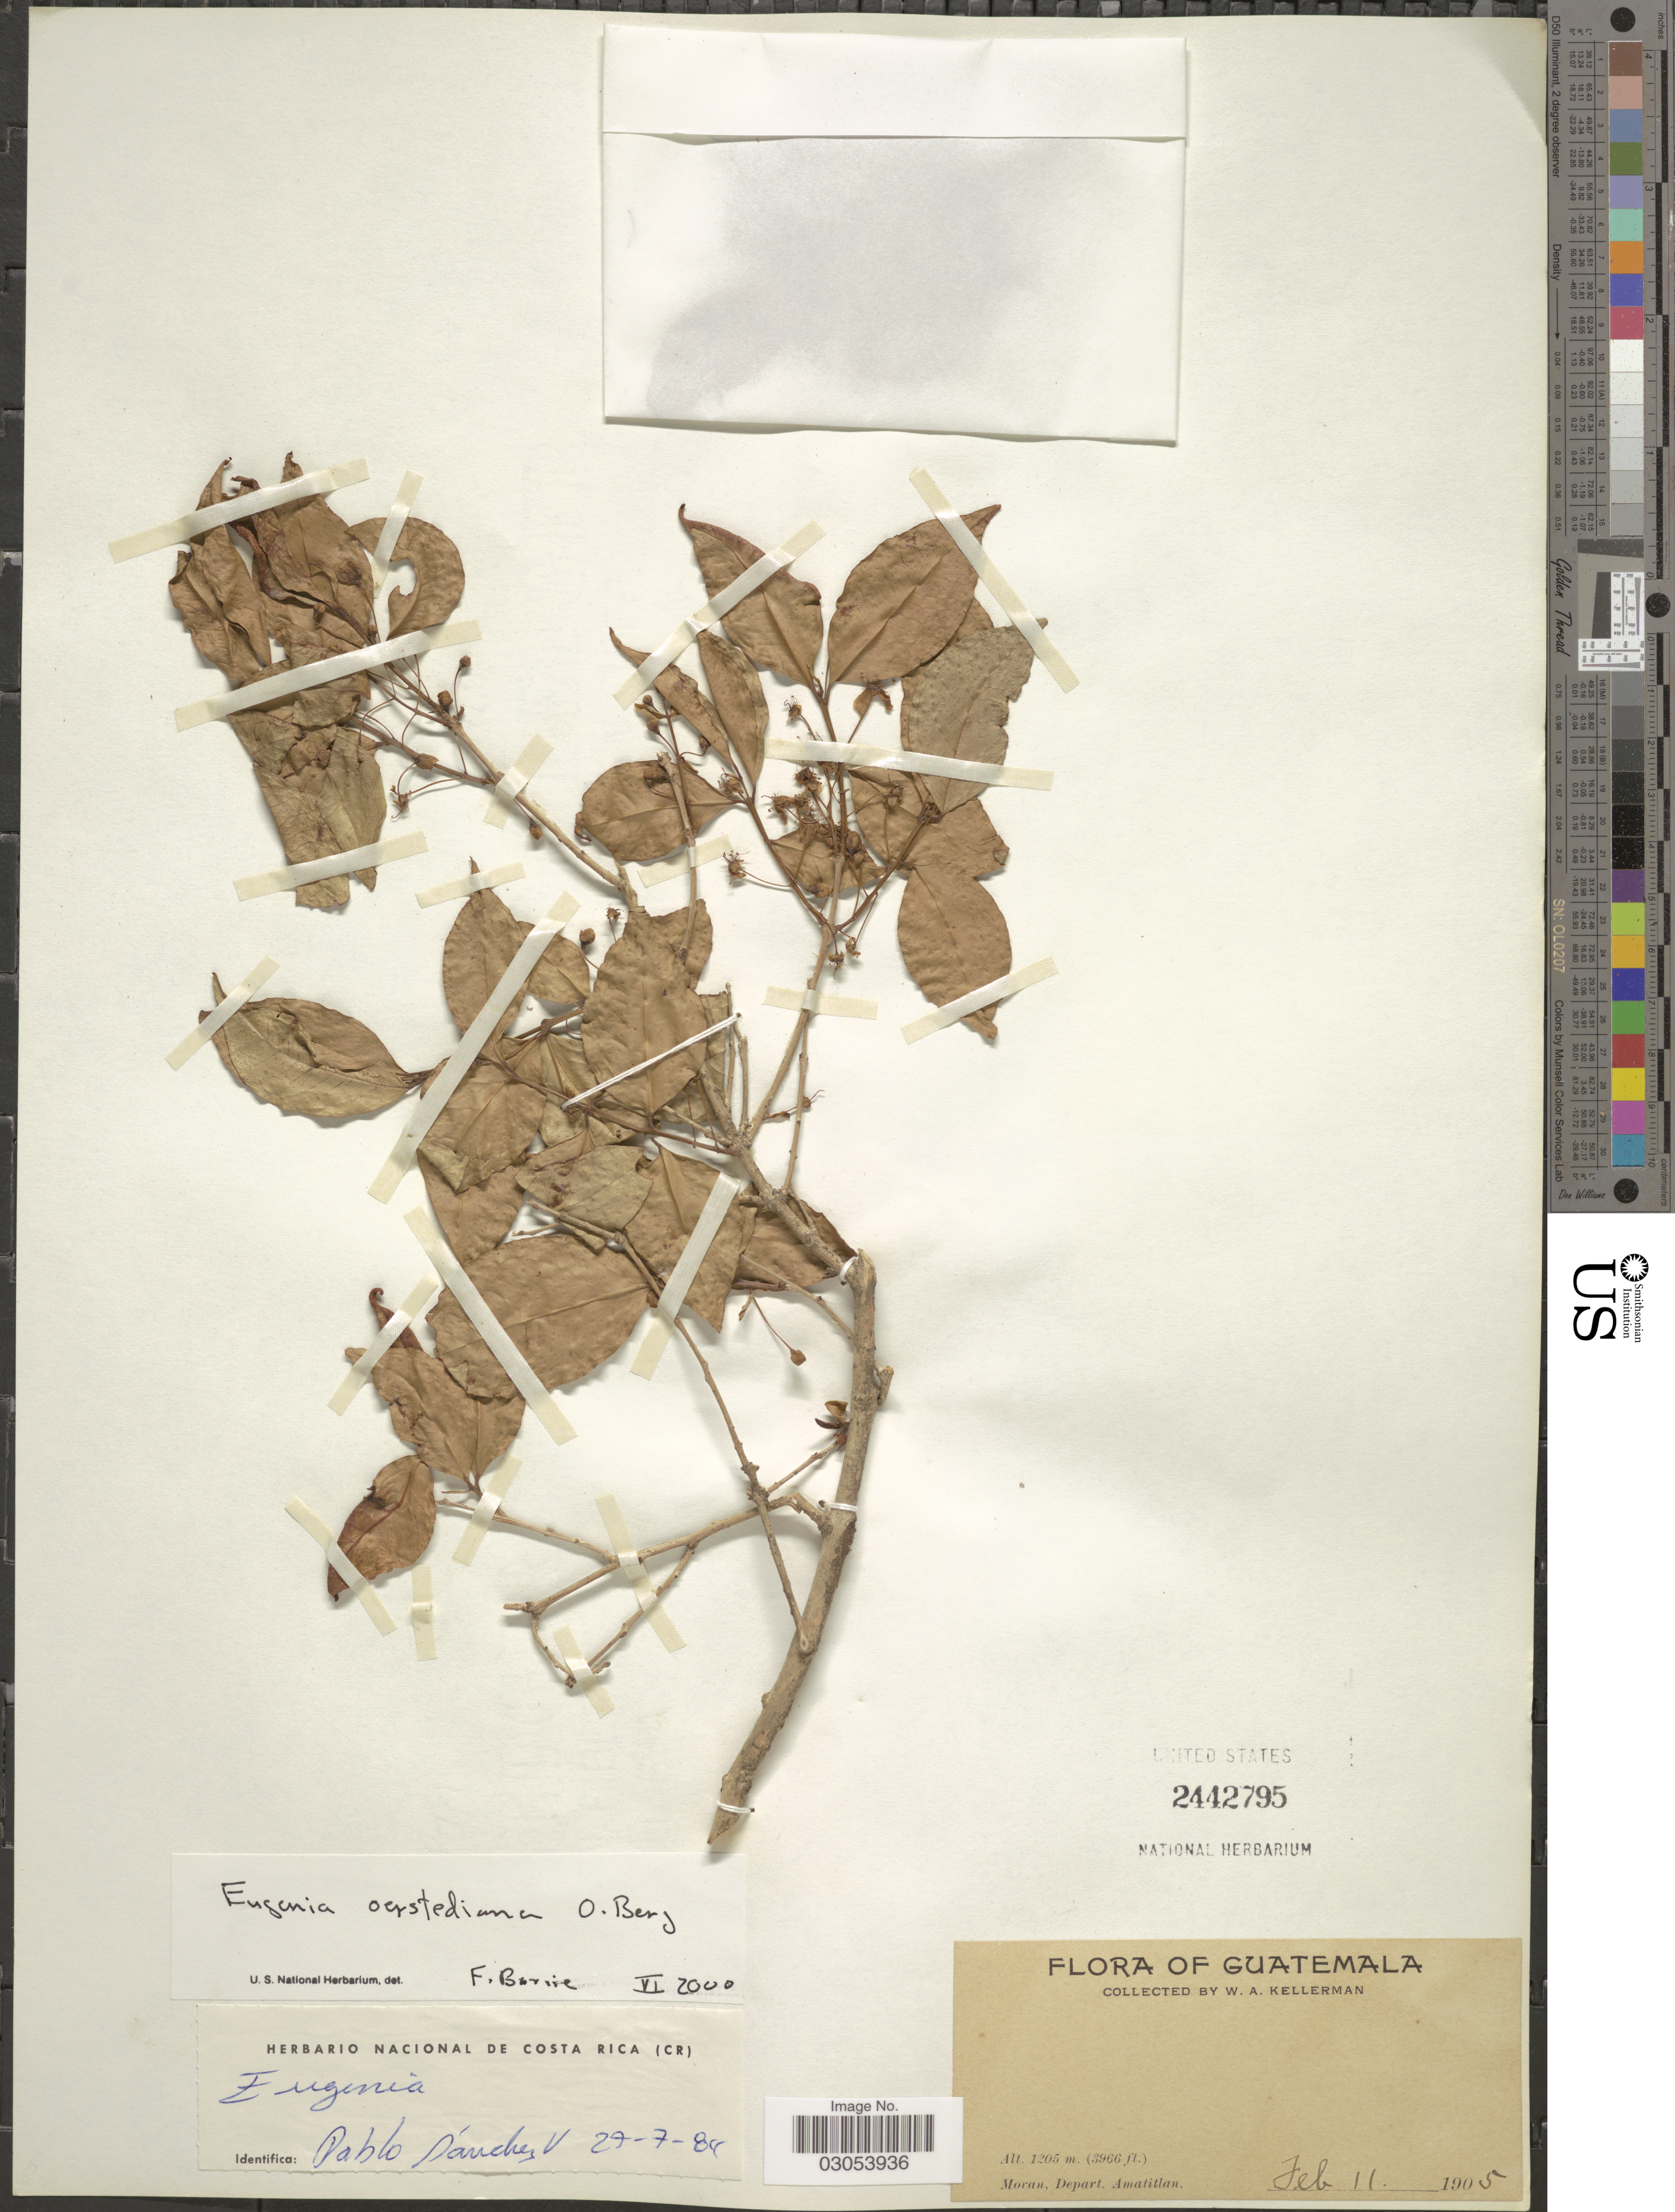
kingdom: Plantae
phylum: Tracheophyta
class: Magnoliopsida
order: Myrtales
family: Myrtaceae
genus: Eugenia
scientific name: Eugenia oerstediana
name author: O. Berg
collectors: W. Kellerman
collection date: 1905-02-11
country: Guatemala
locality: Moran, Depart. Amatitlan.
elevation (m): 1205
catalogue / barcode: US 2442795